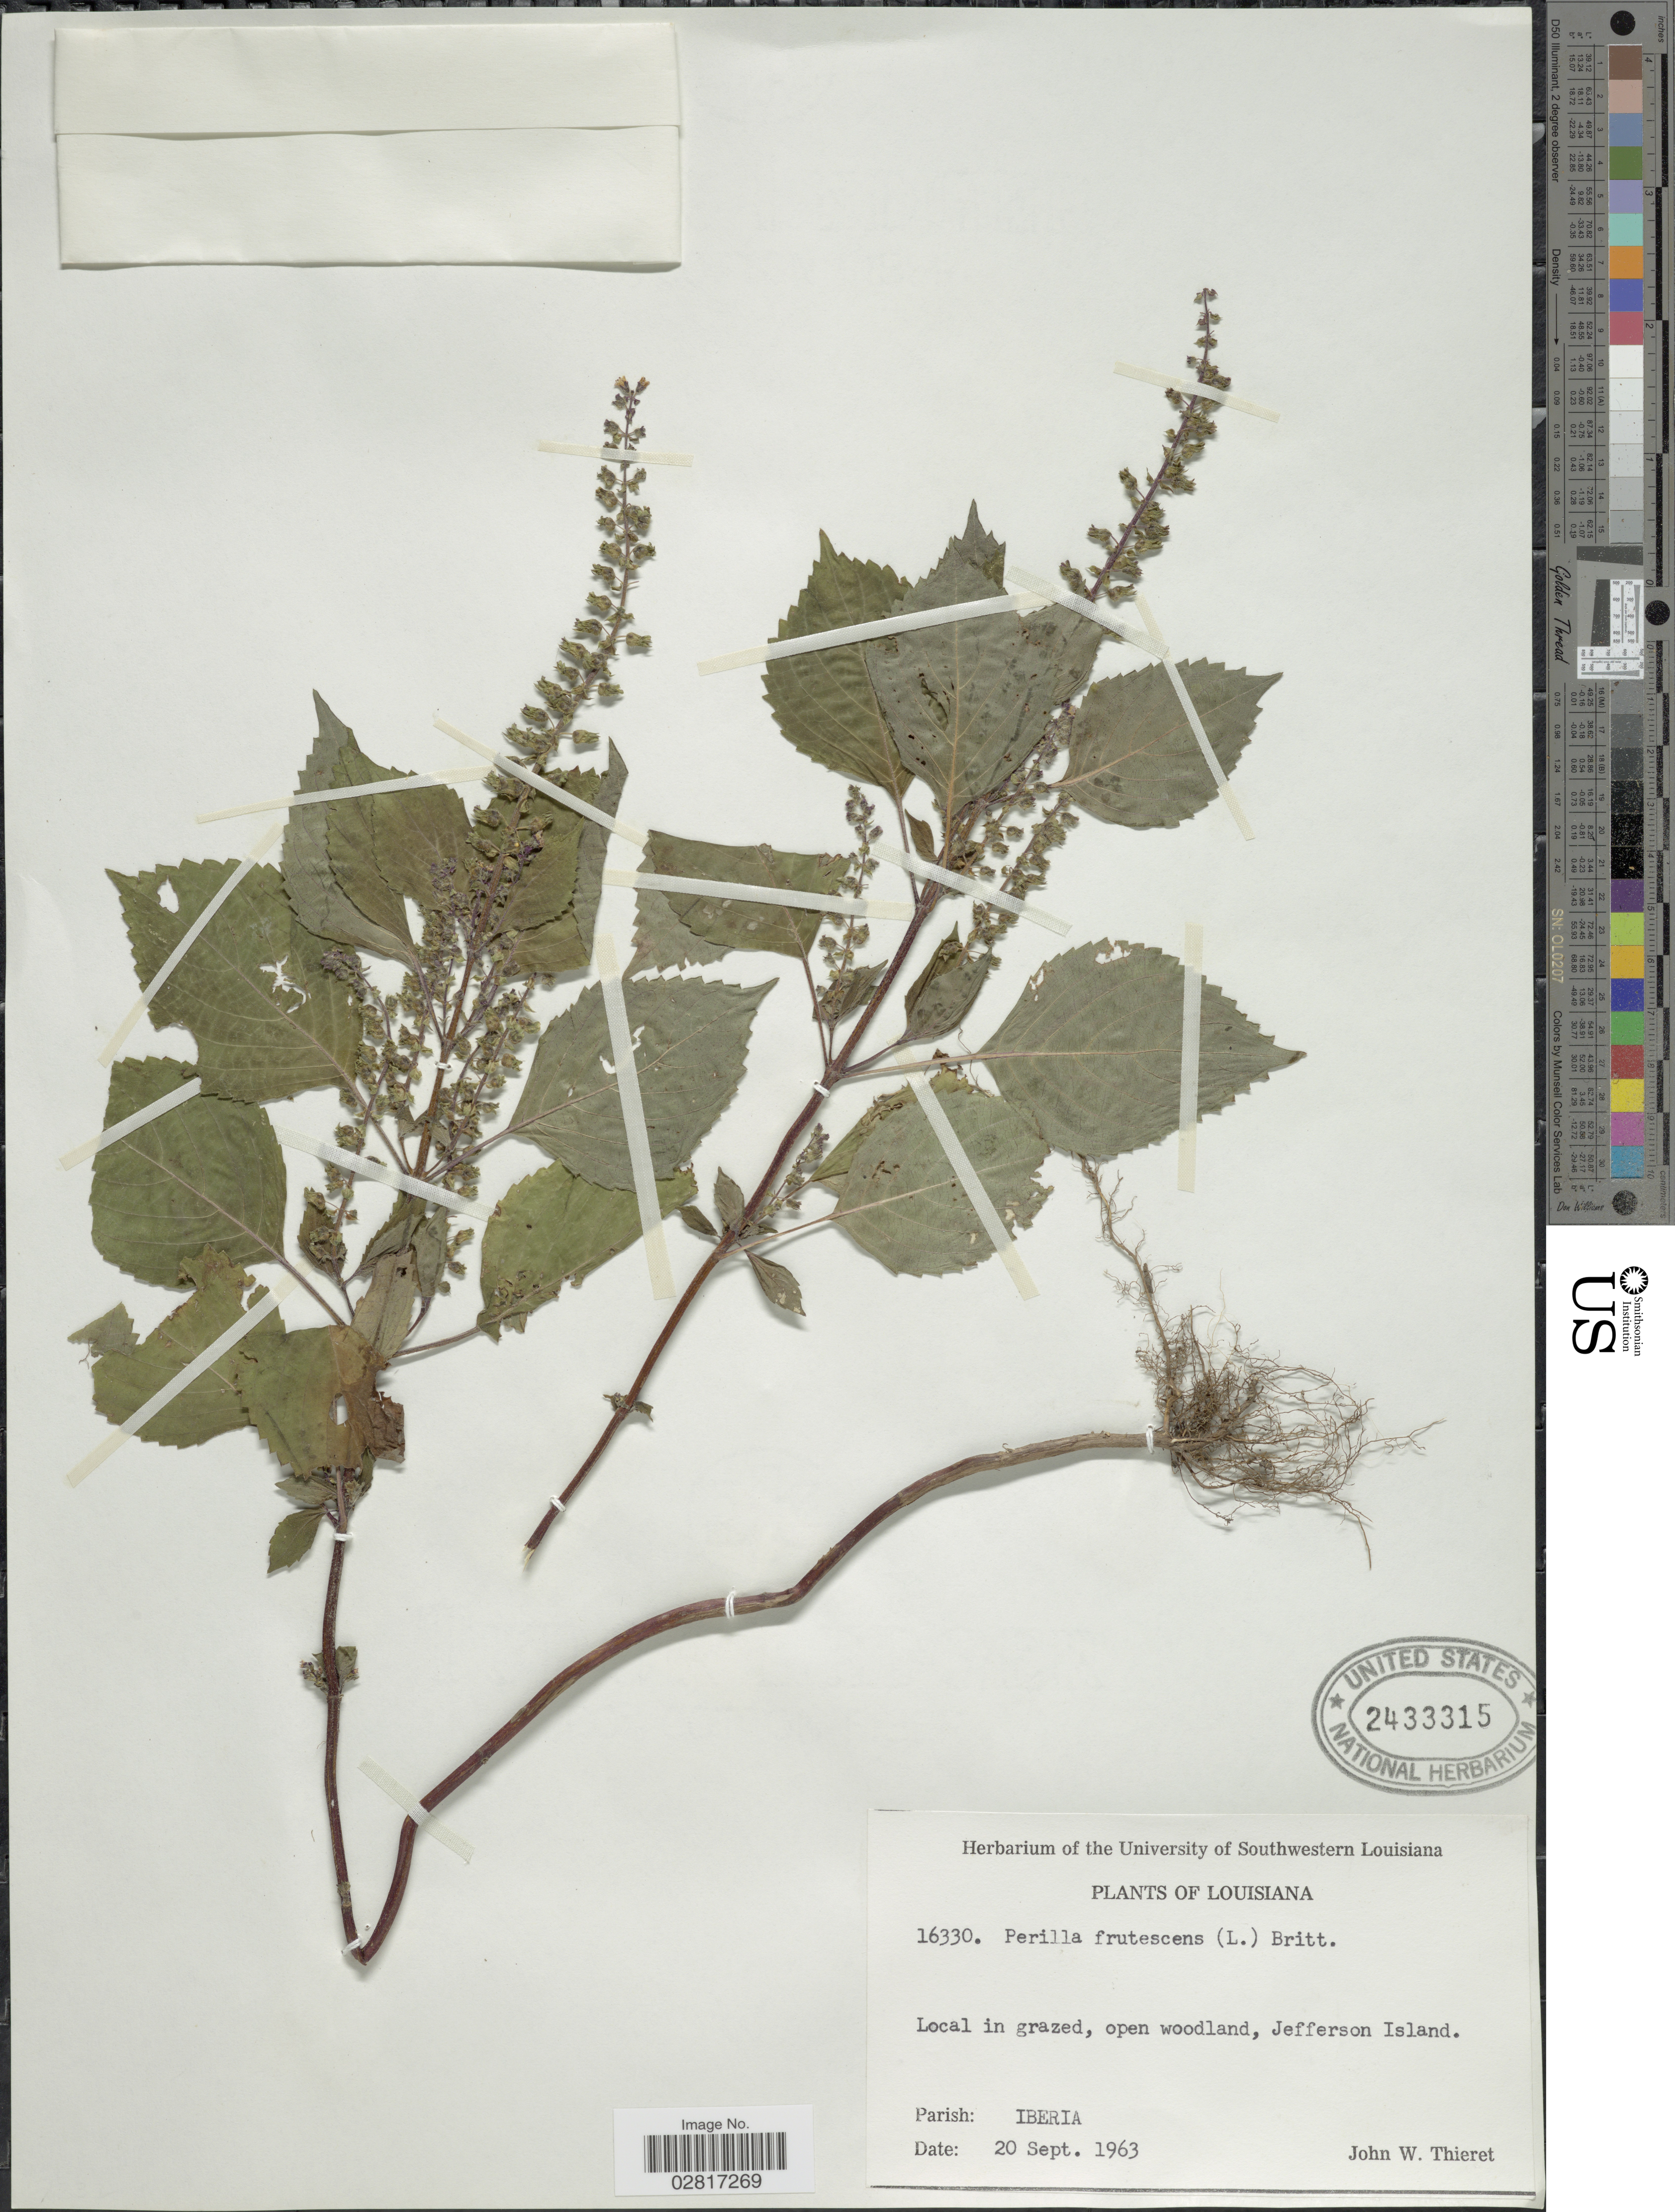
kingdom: Plantae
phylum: Tracheophyta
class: Magnoliopsida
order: Lamiales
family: Lamiaceae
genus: Perilla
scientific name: Perilla frutescens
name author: (L.) Britton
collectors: J. W. Thieret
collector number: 16330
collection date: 1963-09-20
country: United States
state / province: Louisiana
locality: Jefferson Island. Parish: Iberia.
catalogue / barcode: US 2433315